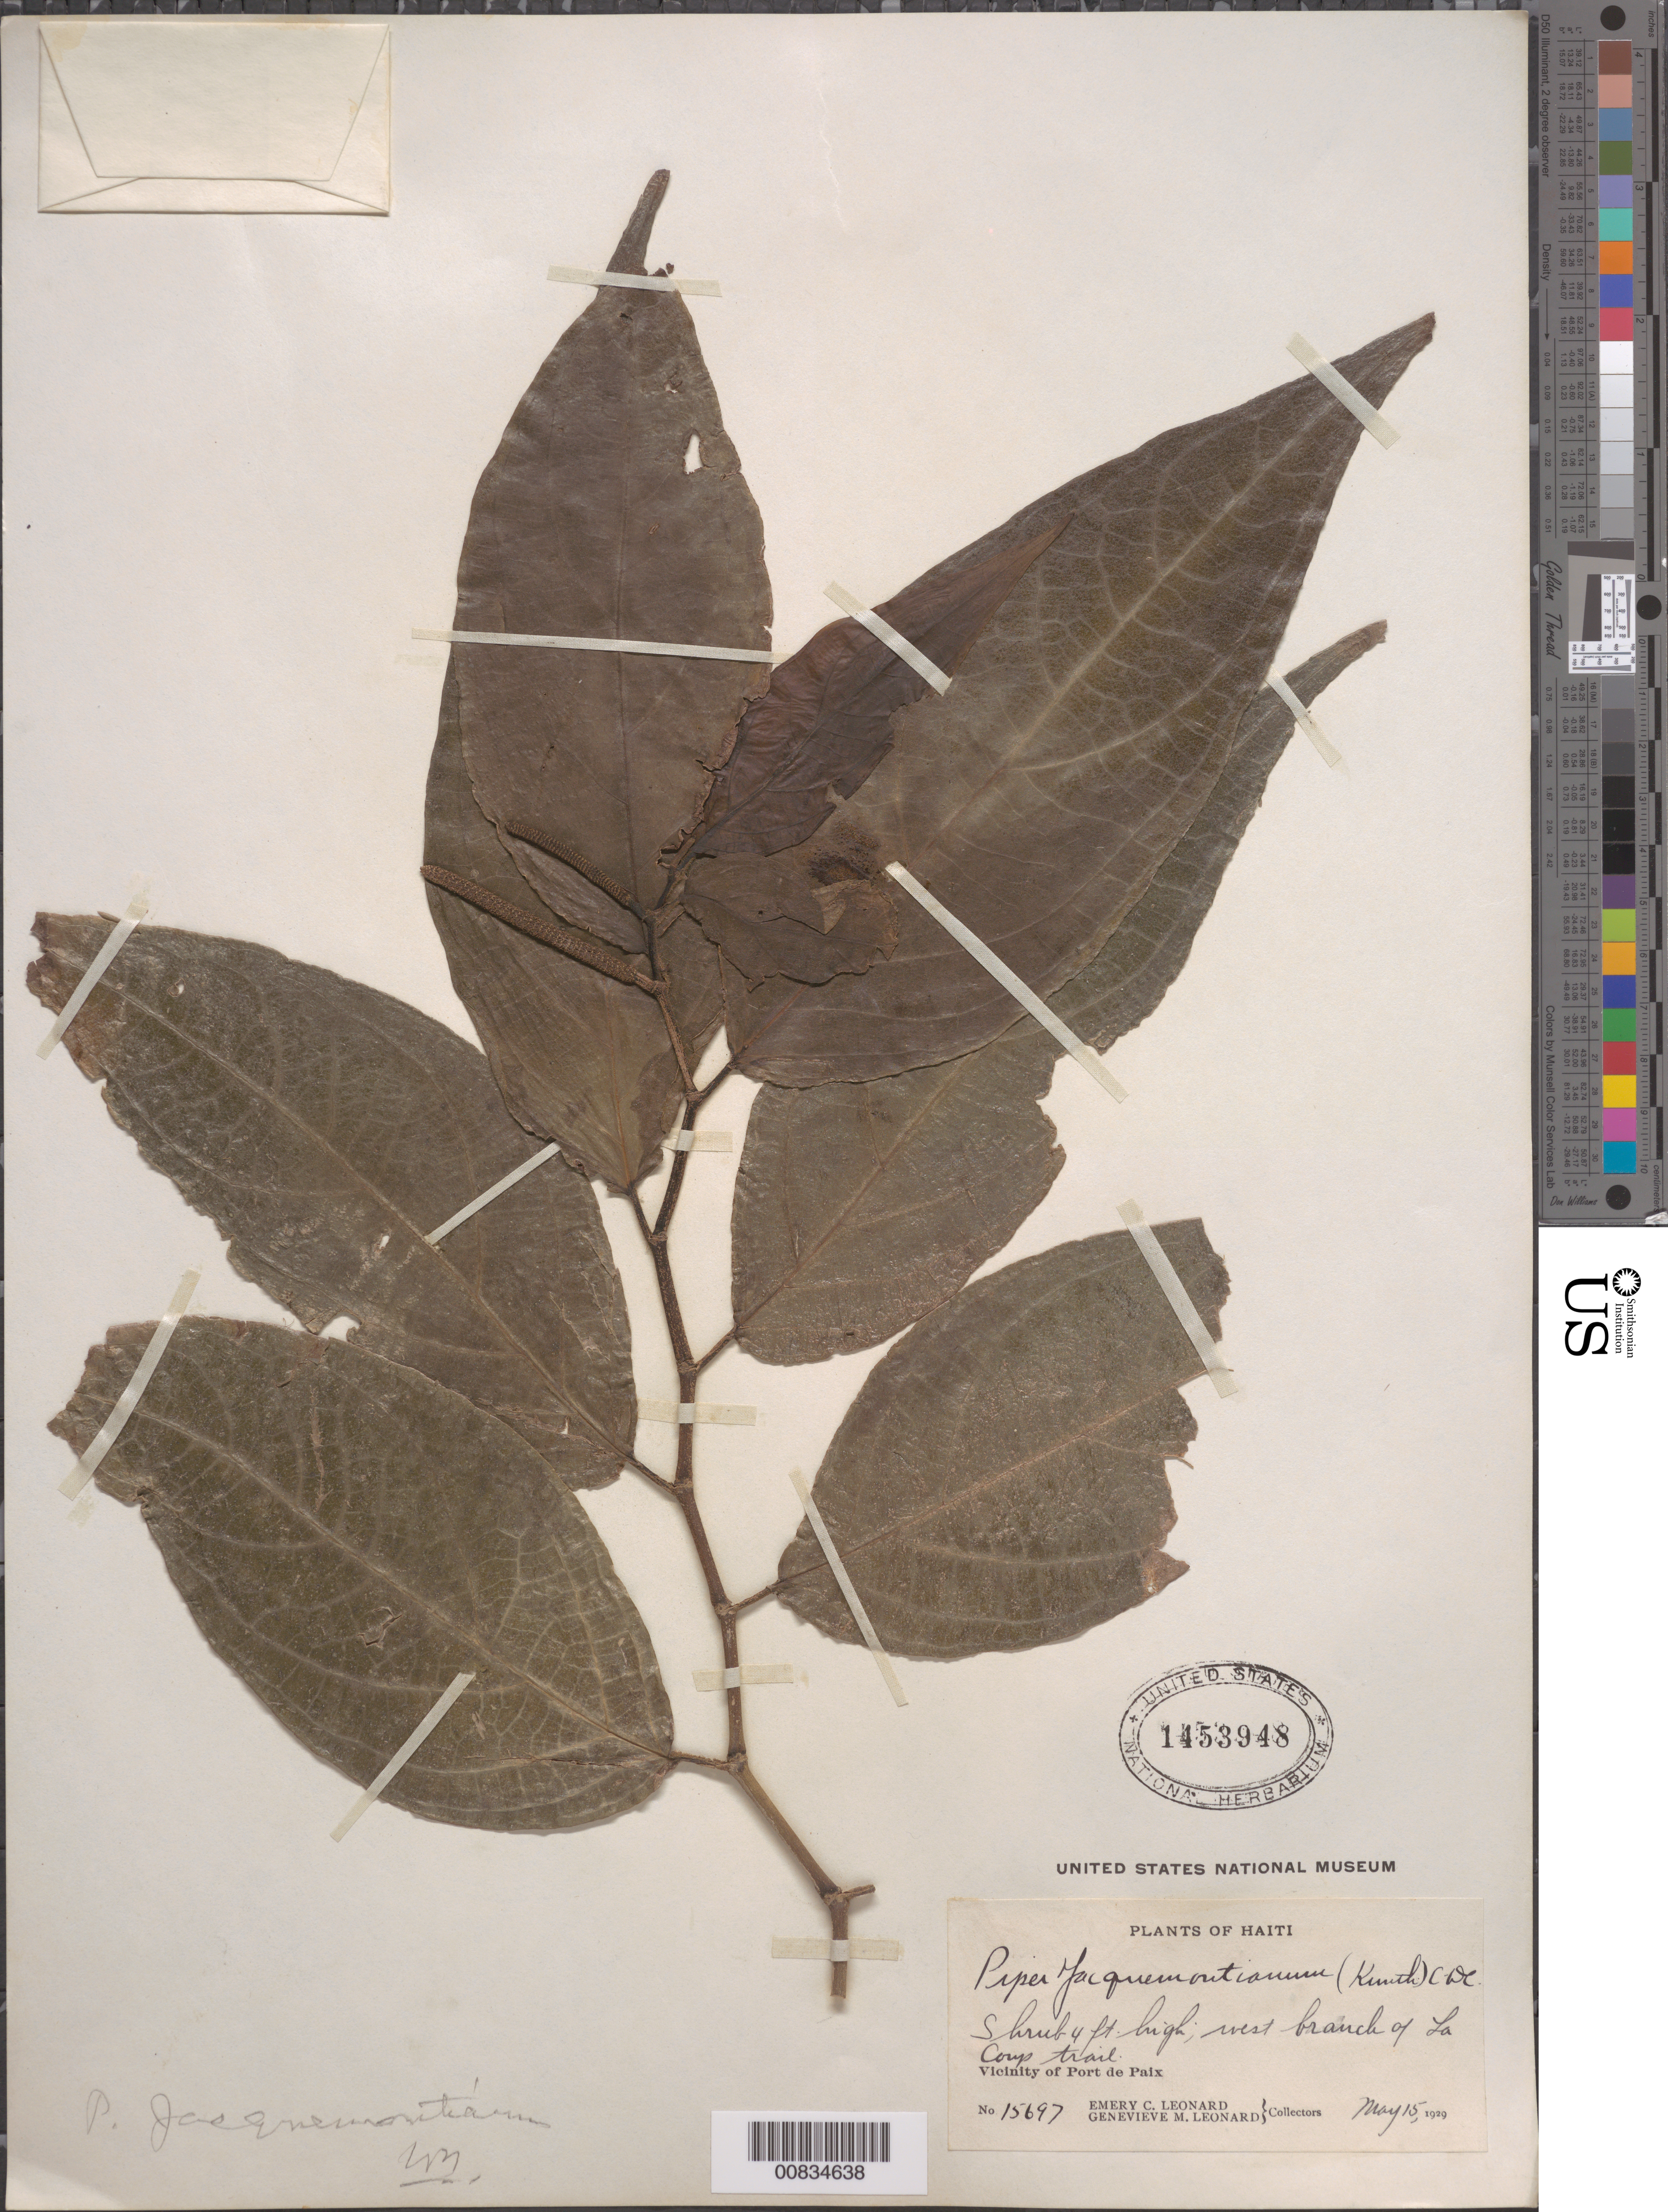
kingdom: Plantae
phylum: Tracheophyta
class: Magnoliopsida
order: Piperales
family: Piperaceae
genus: Piper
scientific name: Piper jacquemontianum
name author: Kunth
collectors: E. C. Leonard & G. M. Leonard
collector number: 15697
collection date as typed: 15 May 1929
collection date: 1929-05-15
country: Haiti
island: Hispaniola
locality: Vicinity of Port-de-Paix. West branch of La Coup trail.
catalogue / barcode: US 1453948